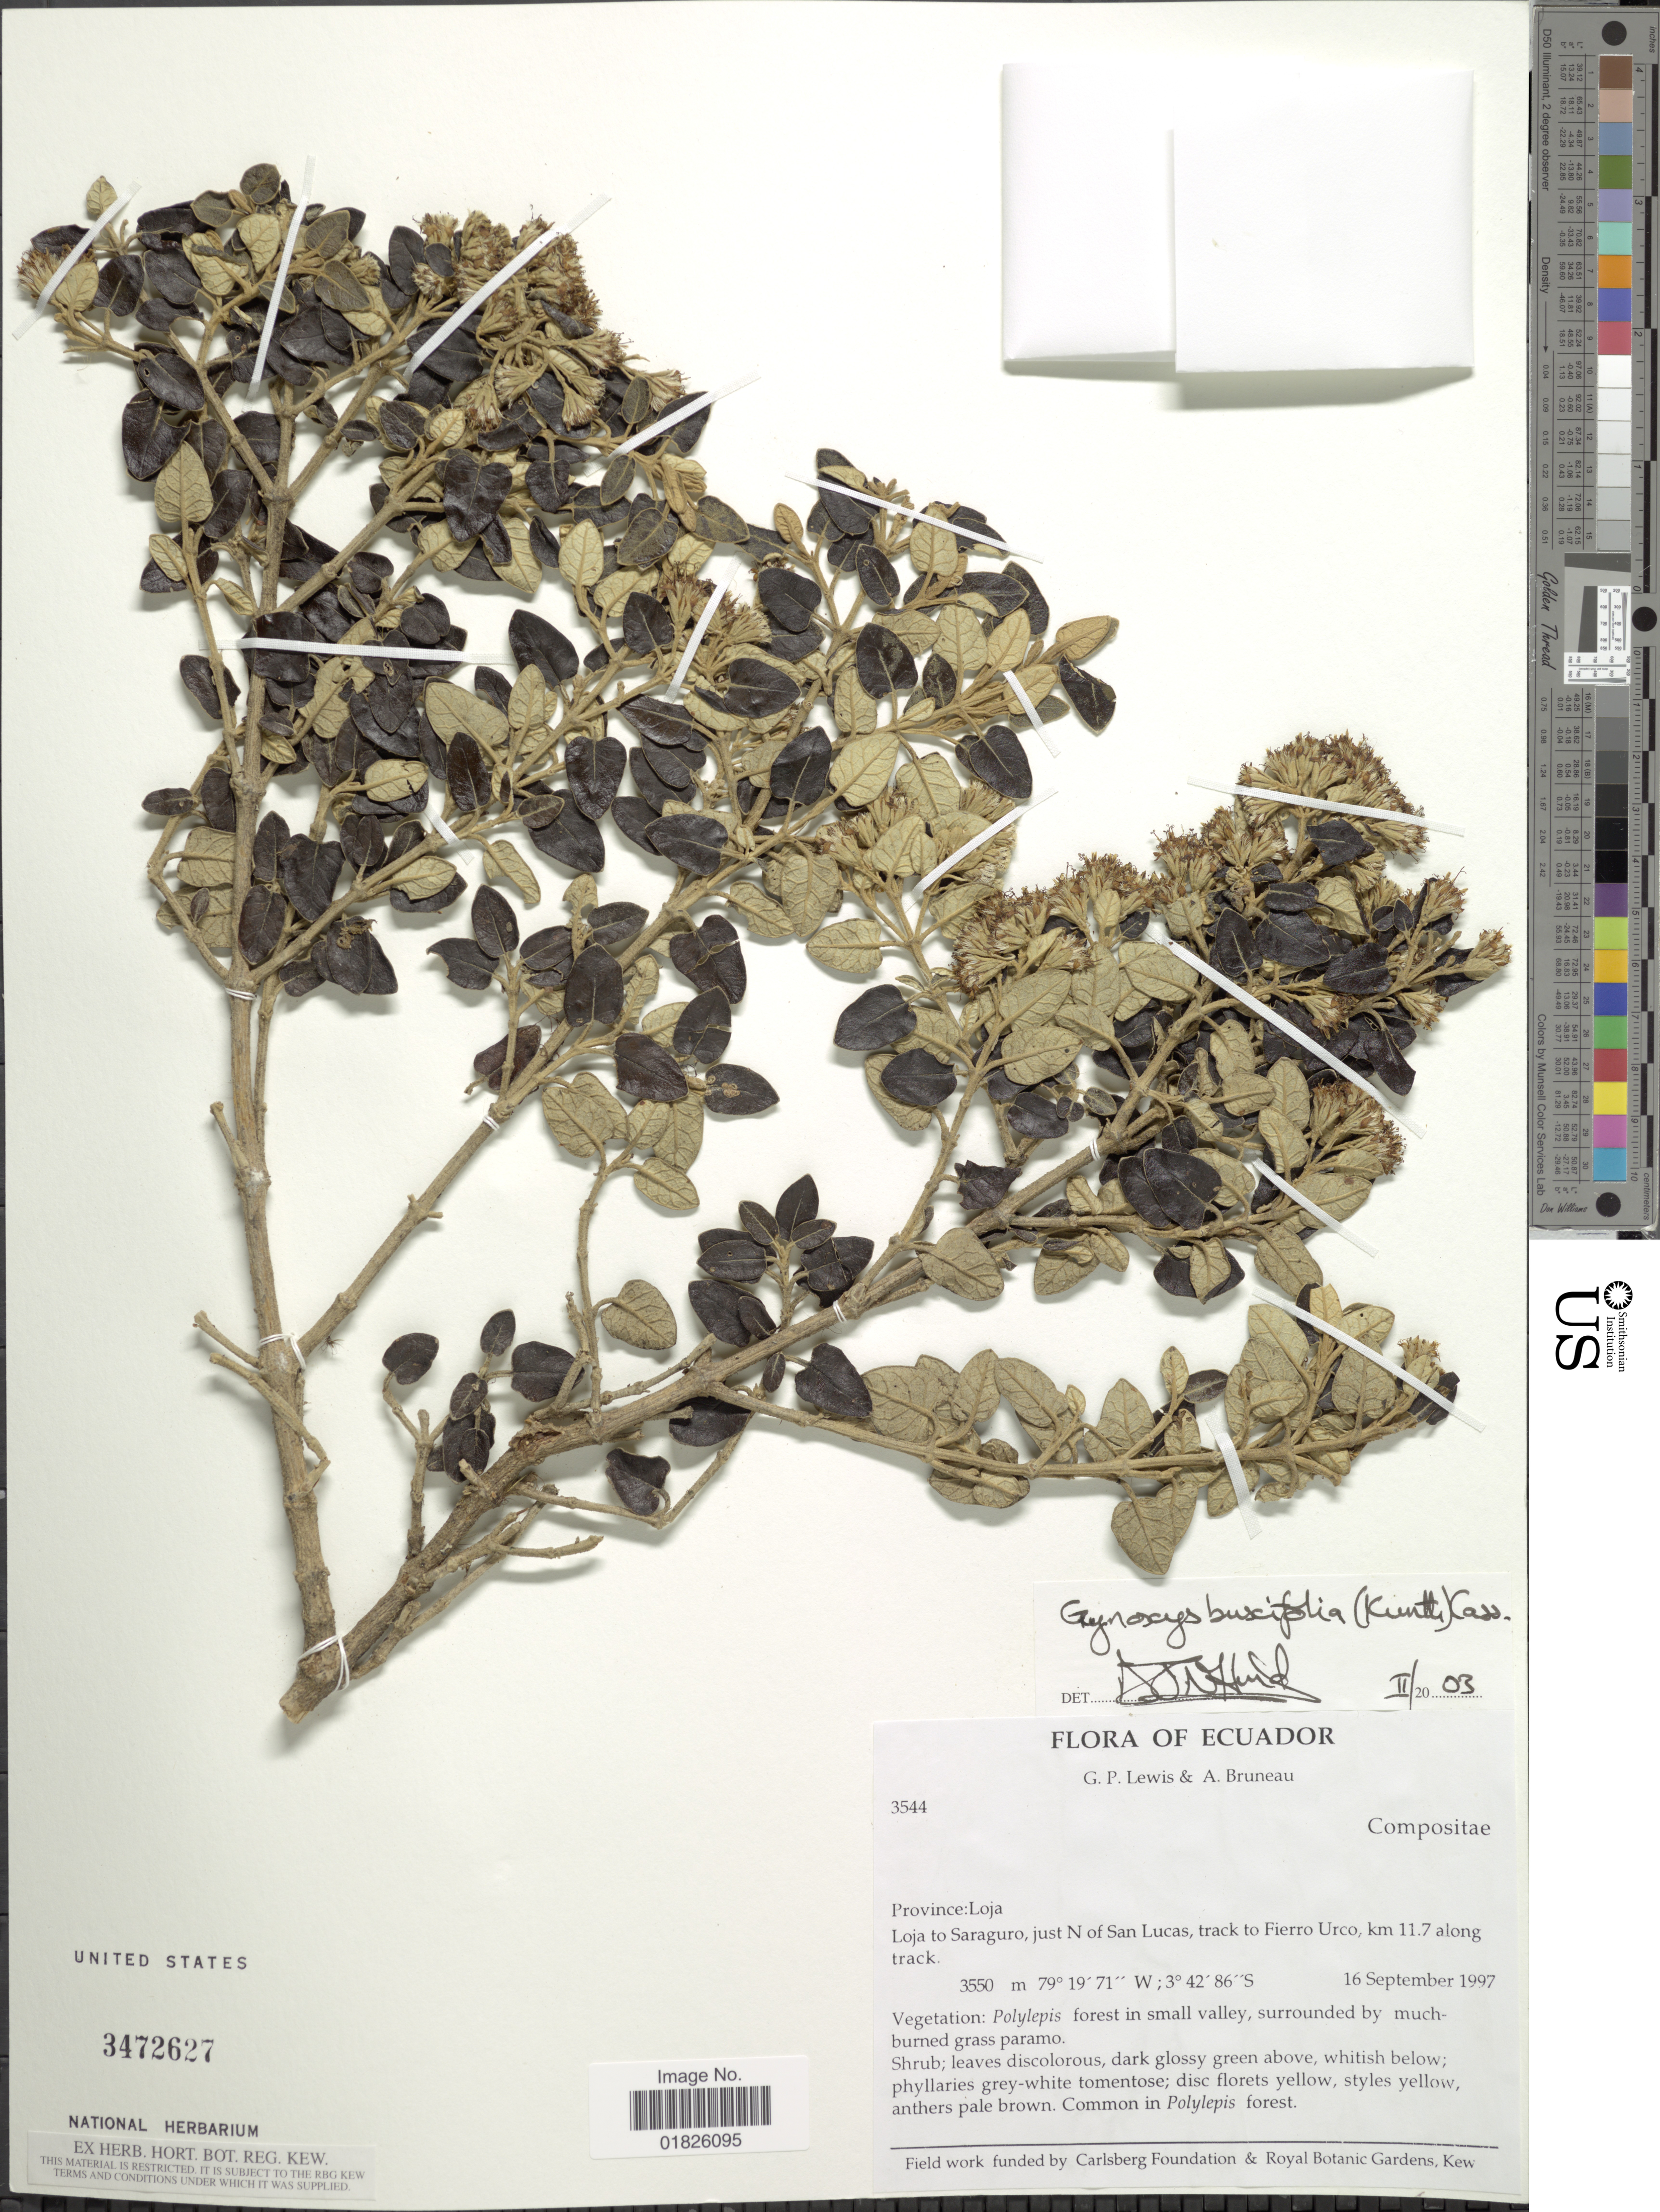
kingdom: Plantae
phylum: Tracheophyta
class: Magnoliopsida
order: Asterales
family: Asteraceae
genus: Gynoxys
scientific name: Gynoxys buxifolia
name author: (Kunth) Cass.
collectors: G. P. Lewis & A. Bruneau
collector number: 3544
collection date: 1997-09-16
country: Ecuador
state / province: Loja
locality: Loja to saraguro, just N of San Lucas, track to Fierro Urco, km 11.7 along track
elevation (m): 3550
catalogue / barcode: US 3472627